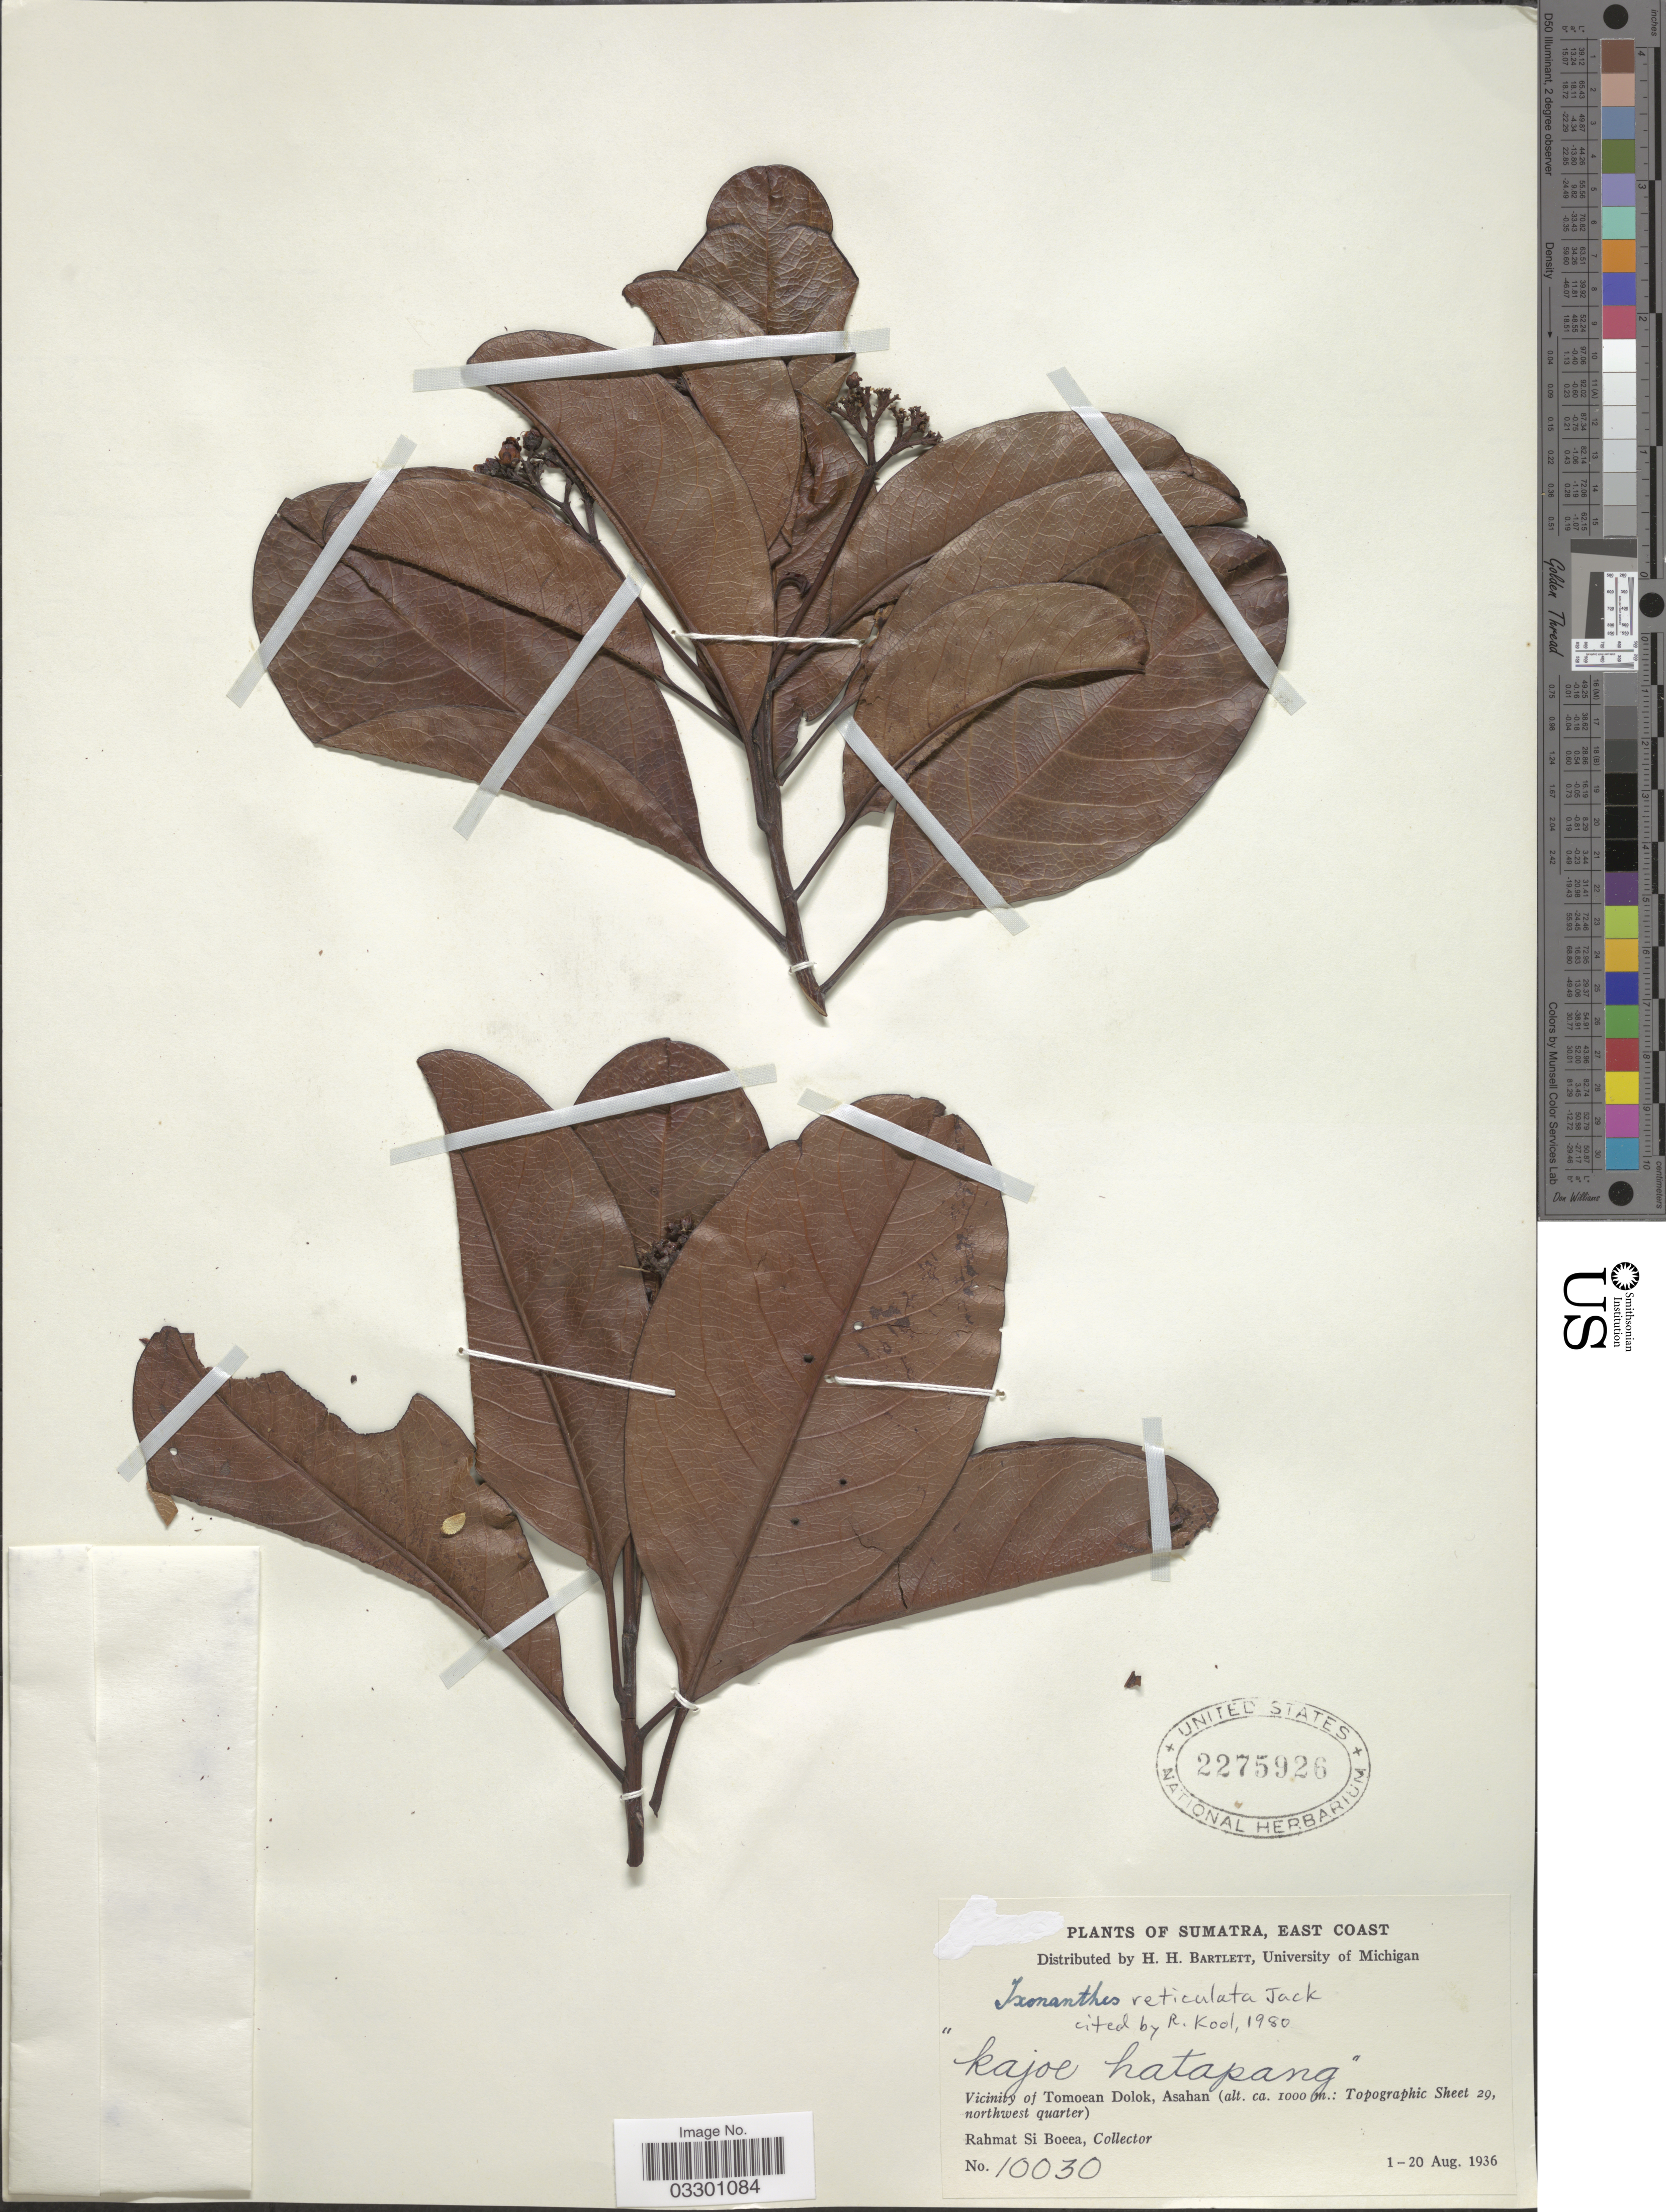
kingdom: Plantae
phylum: Tracheophyta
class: Magnoliopsida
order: Malpighiales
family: Ixonanthaceae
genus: Ixonanthes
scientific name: Ixonanthes reticulata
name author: Jack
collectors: Rahmat Si Boeea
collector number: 10030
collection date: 1936-08-01/1936-08-20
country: Indonesia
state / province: Sumatra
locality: East Coast. Vicinity of Tomoean Dolok, Asahan (Topographic Sheet 29, northwest quarter).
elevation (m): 1000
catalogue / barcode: US 2275926